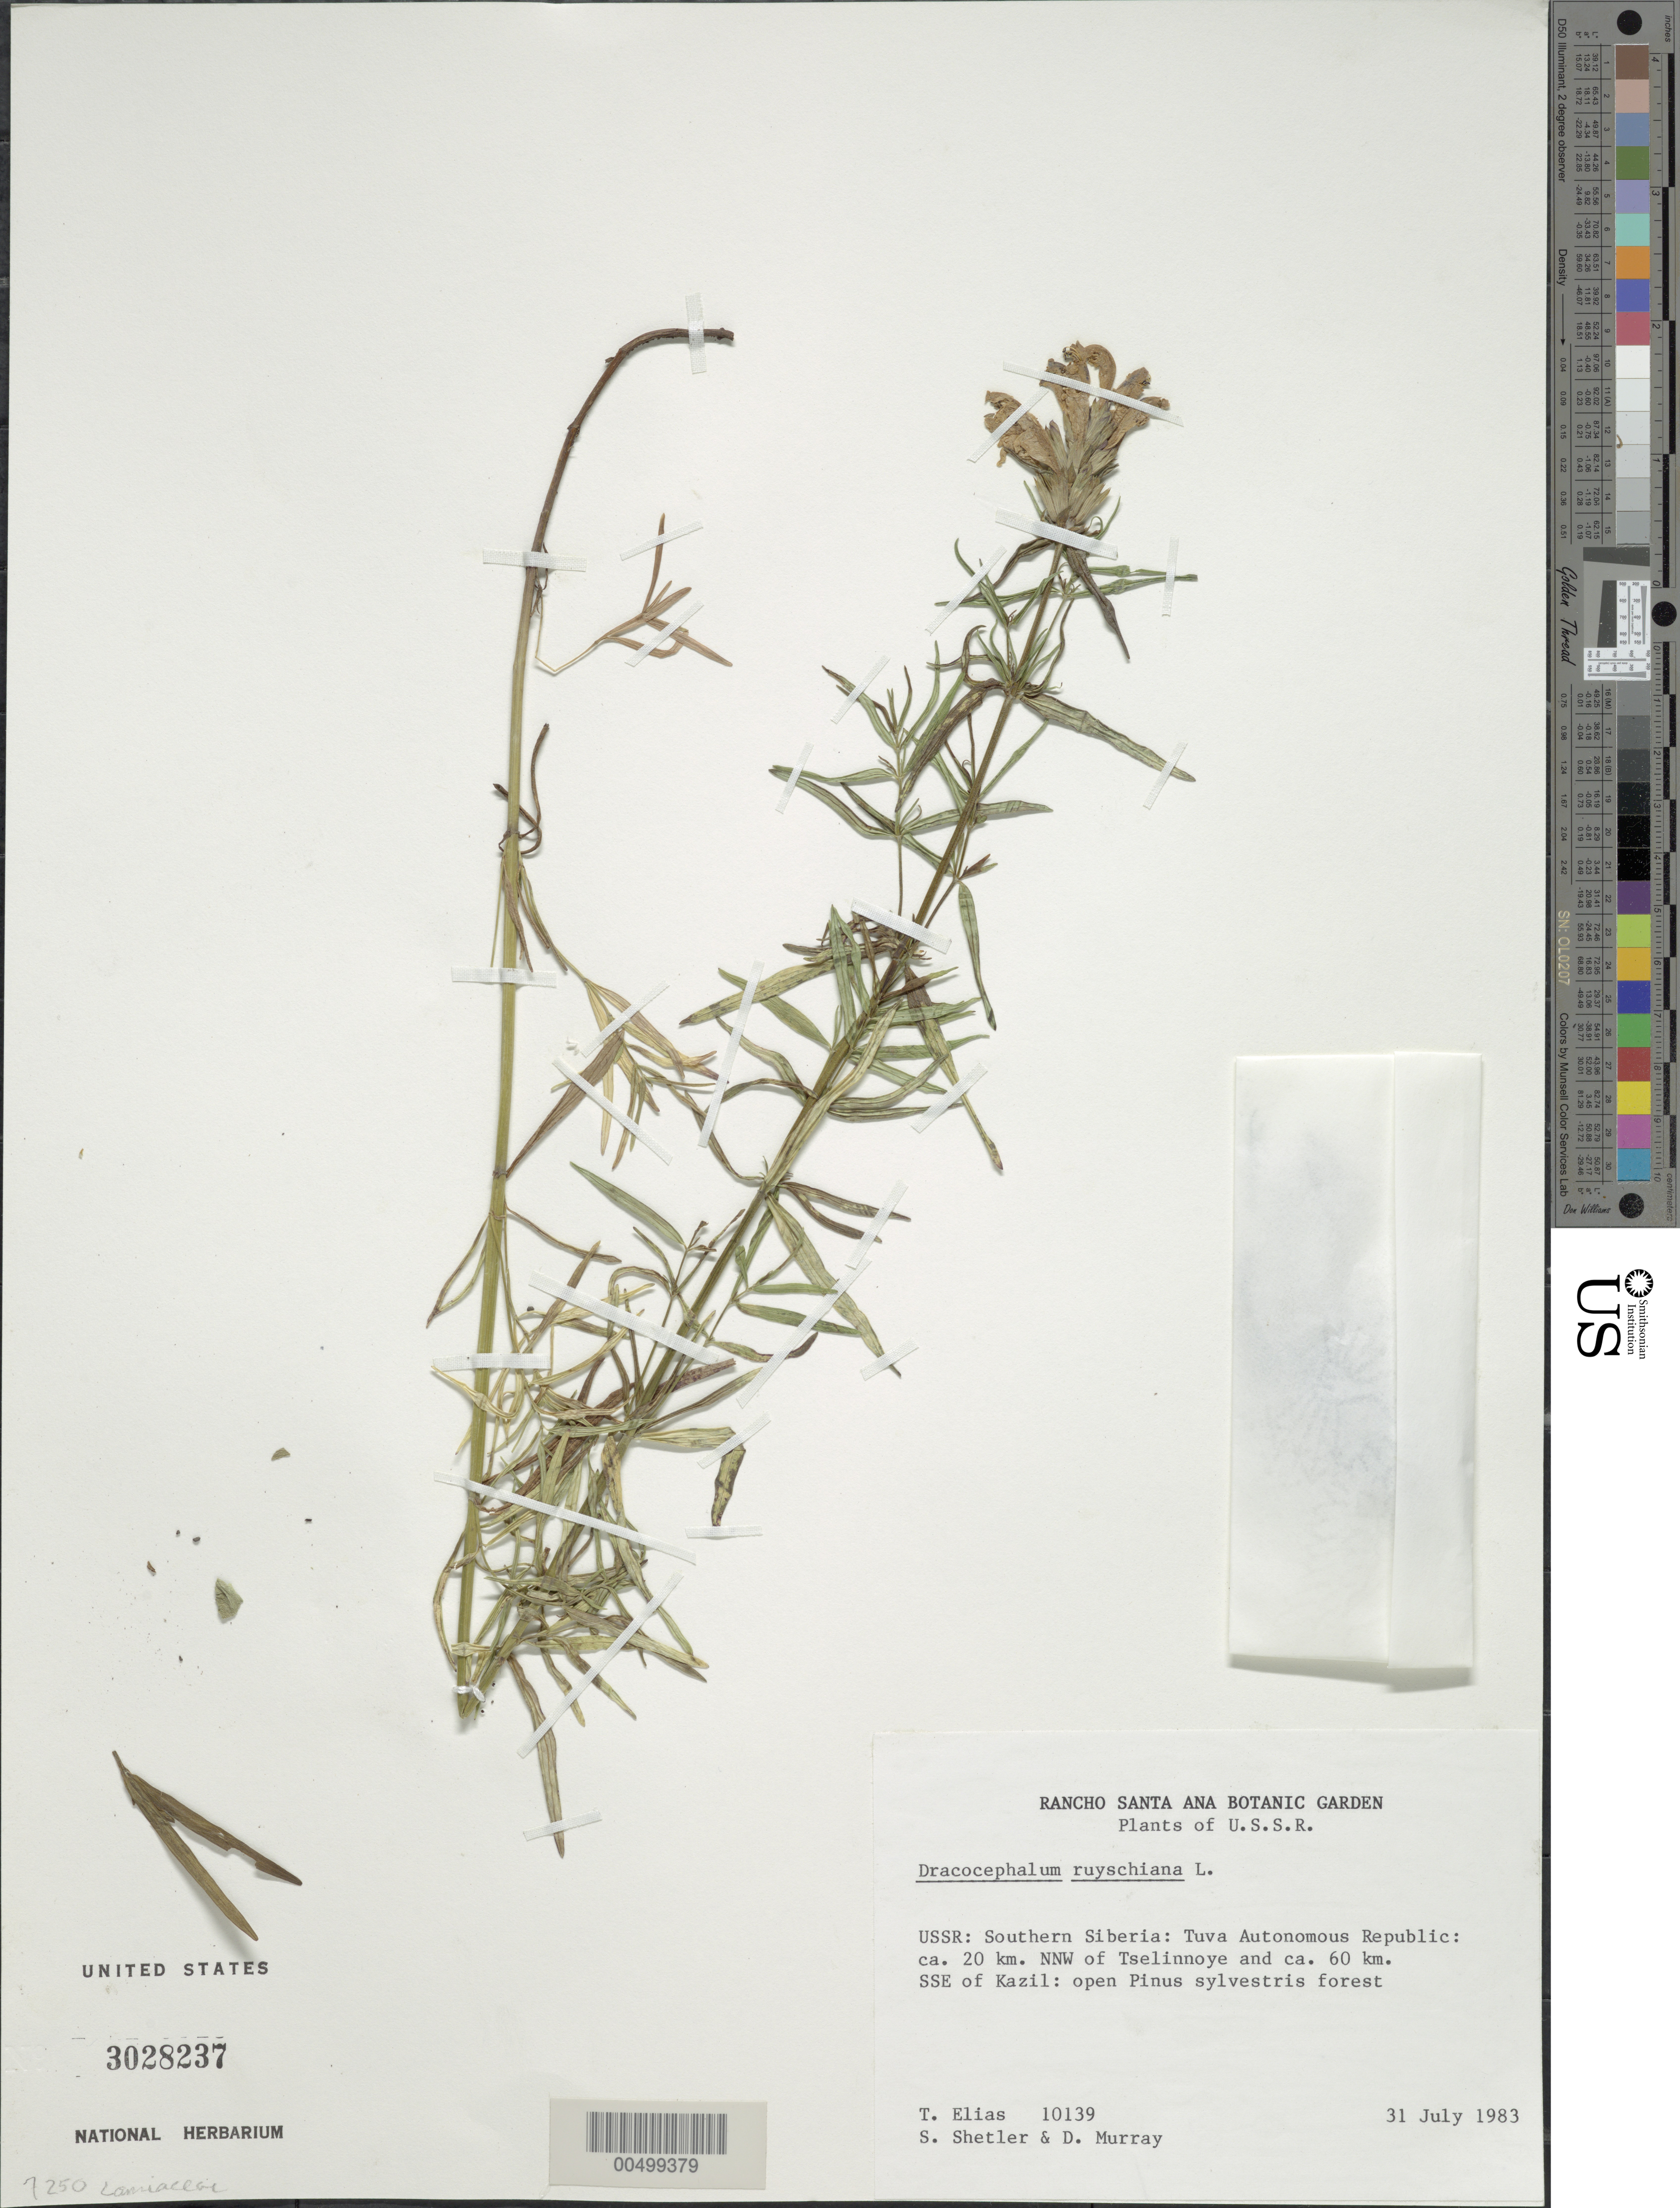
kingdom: Plantae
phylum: Tracheophyta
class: Magnoliopsida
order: Lamiales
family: Lamiaceae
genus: Dracocephalum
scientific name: Dracocephalum ruyschiana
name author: L.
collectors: T. Elias, S. Shetler & D. F. Murray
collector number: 10139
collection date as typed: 31 Jul 1983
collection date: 1983-07-31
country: Russian Federation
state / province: Tuva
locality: ca. 20 km NNW of Tselinnoye and ca. 60 km SSE of Kazil [Kyzyl]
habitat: open Pinus sylvestris forest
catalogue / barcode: US 3028237